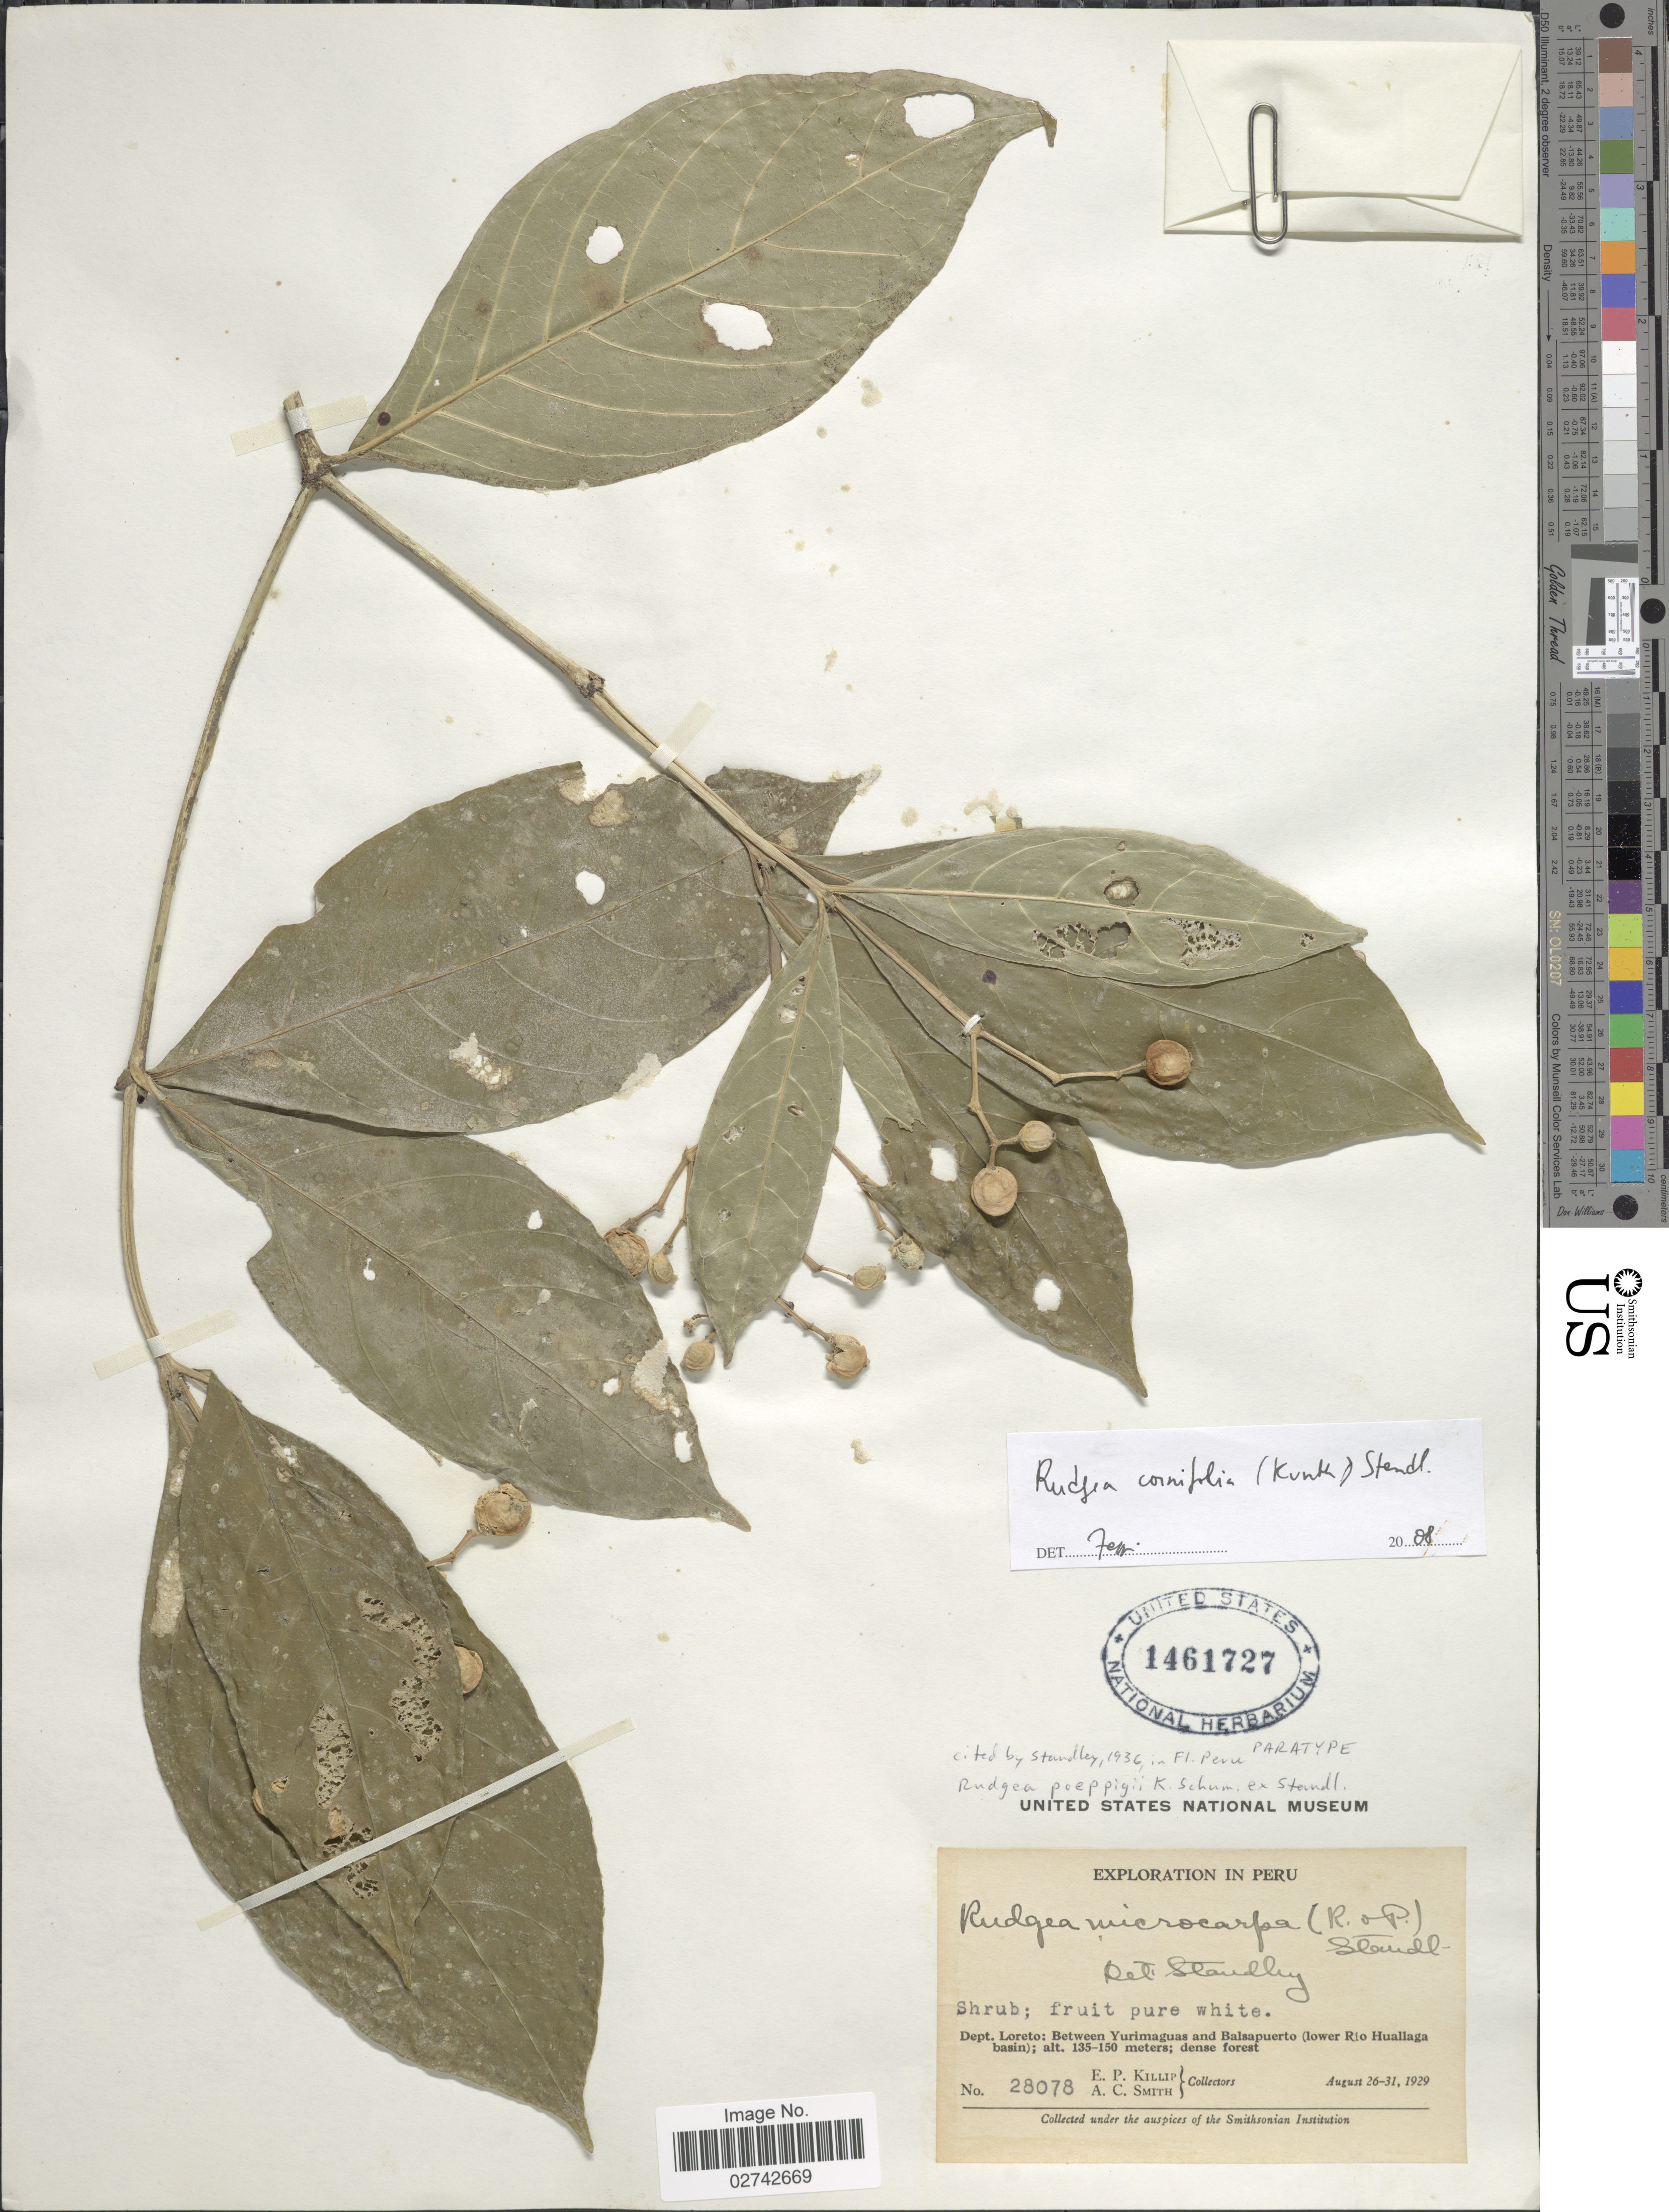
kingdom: Plantae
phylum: Tracheophyta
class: Magnoliopsida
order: Gentianales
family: Rubiaceae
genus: Rudgea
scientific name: Rudgea cornifolia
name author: (Kunth) Standl.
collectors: E. P. Killip & A. C. Smith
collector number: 28078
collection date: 1929-08-26/1929-08-31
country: Peru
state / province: Loreto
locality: Between Yurimaguas and Balsapuerto (lower Rio Huallaga basin)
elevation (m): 135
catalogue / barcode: US 1461727